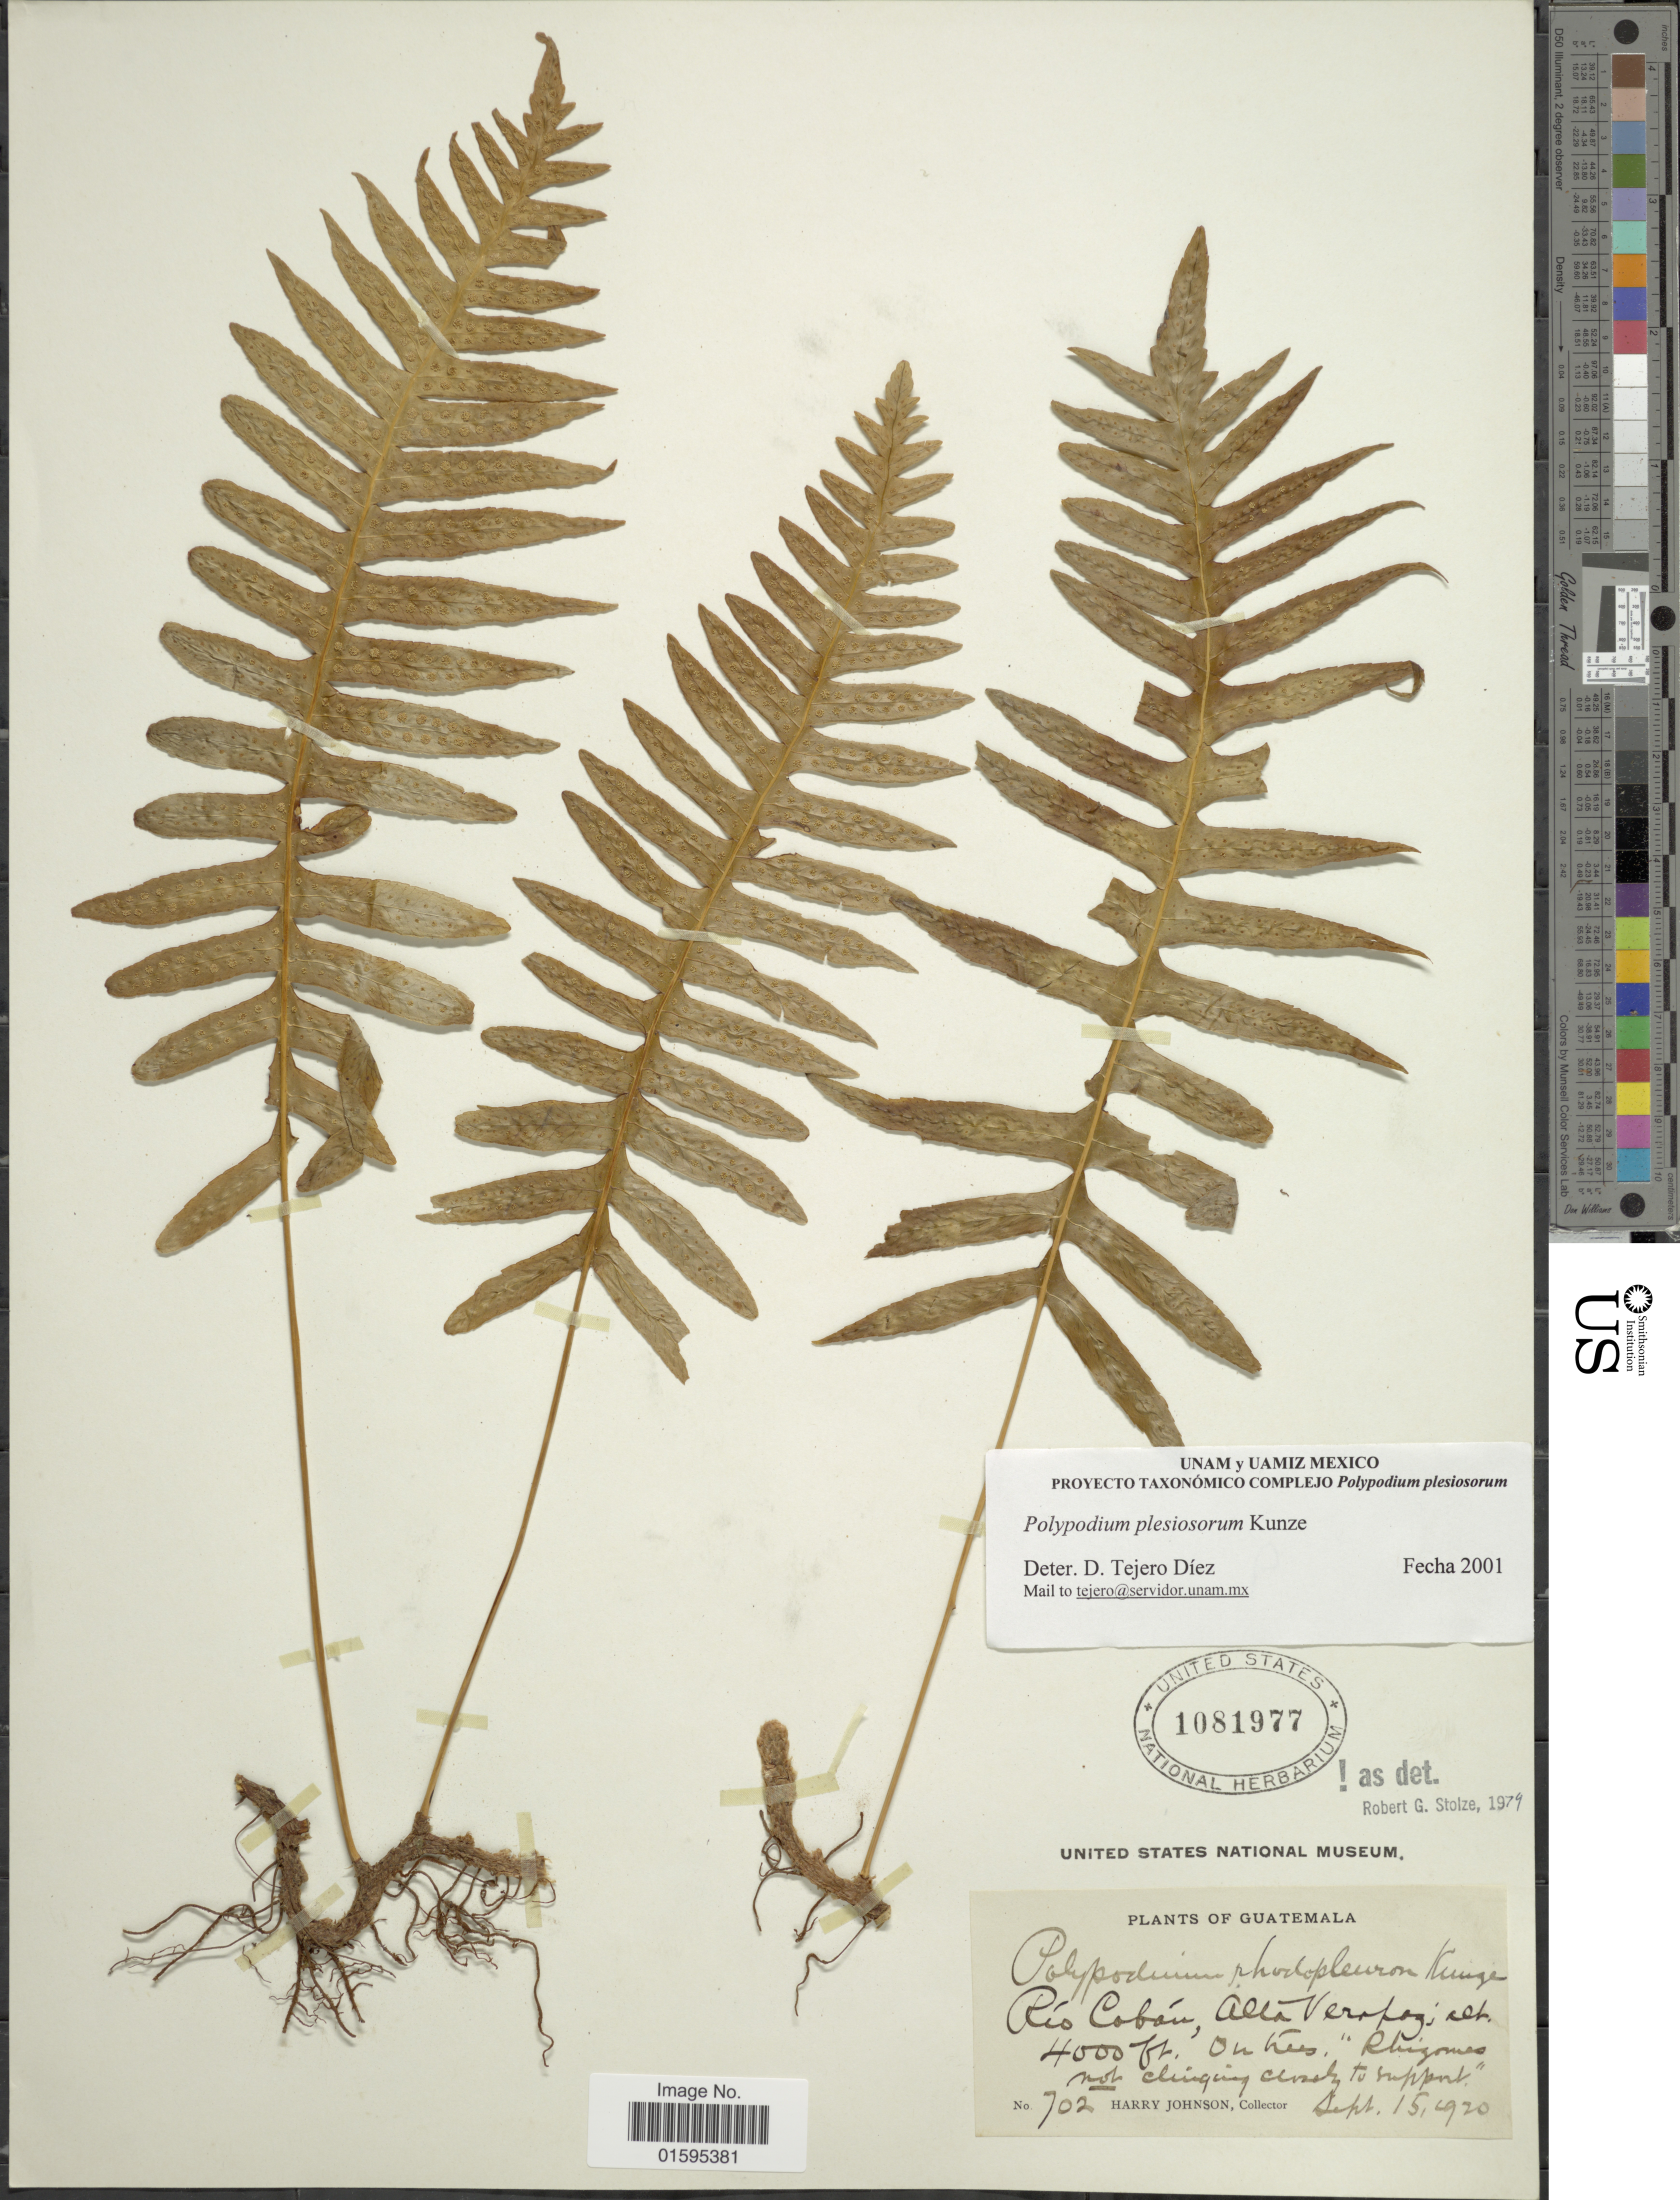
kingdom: Plantae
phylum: Tracheophyta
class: Polypodiopsida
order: Polypodiales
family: Polypodiaceae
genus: Polypodium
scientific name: Polypodium plesiosorum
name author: Kunze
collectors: H. Johnson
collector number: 702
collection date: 1920-09-15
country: Guatemala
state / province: Alta Verapaz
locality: Río Cobán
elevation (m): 1219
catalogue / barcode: US 1081977